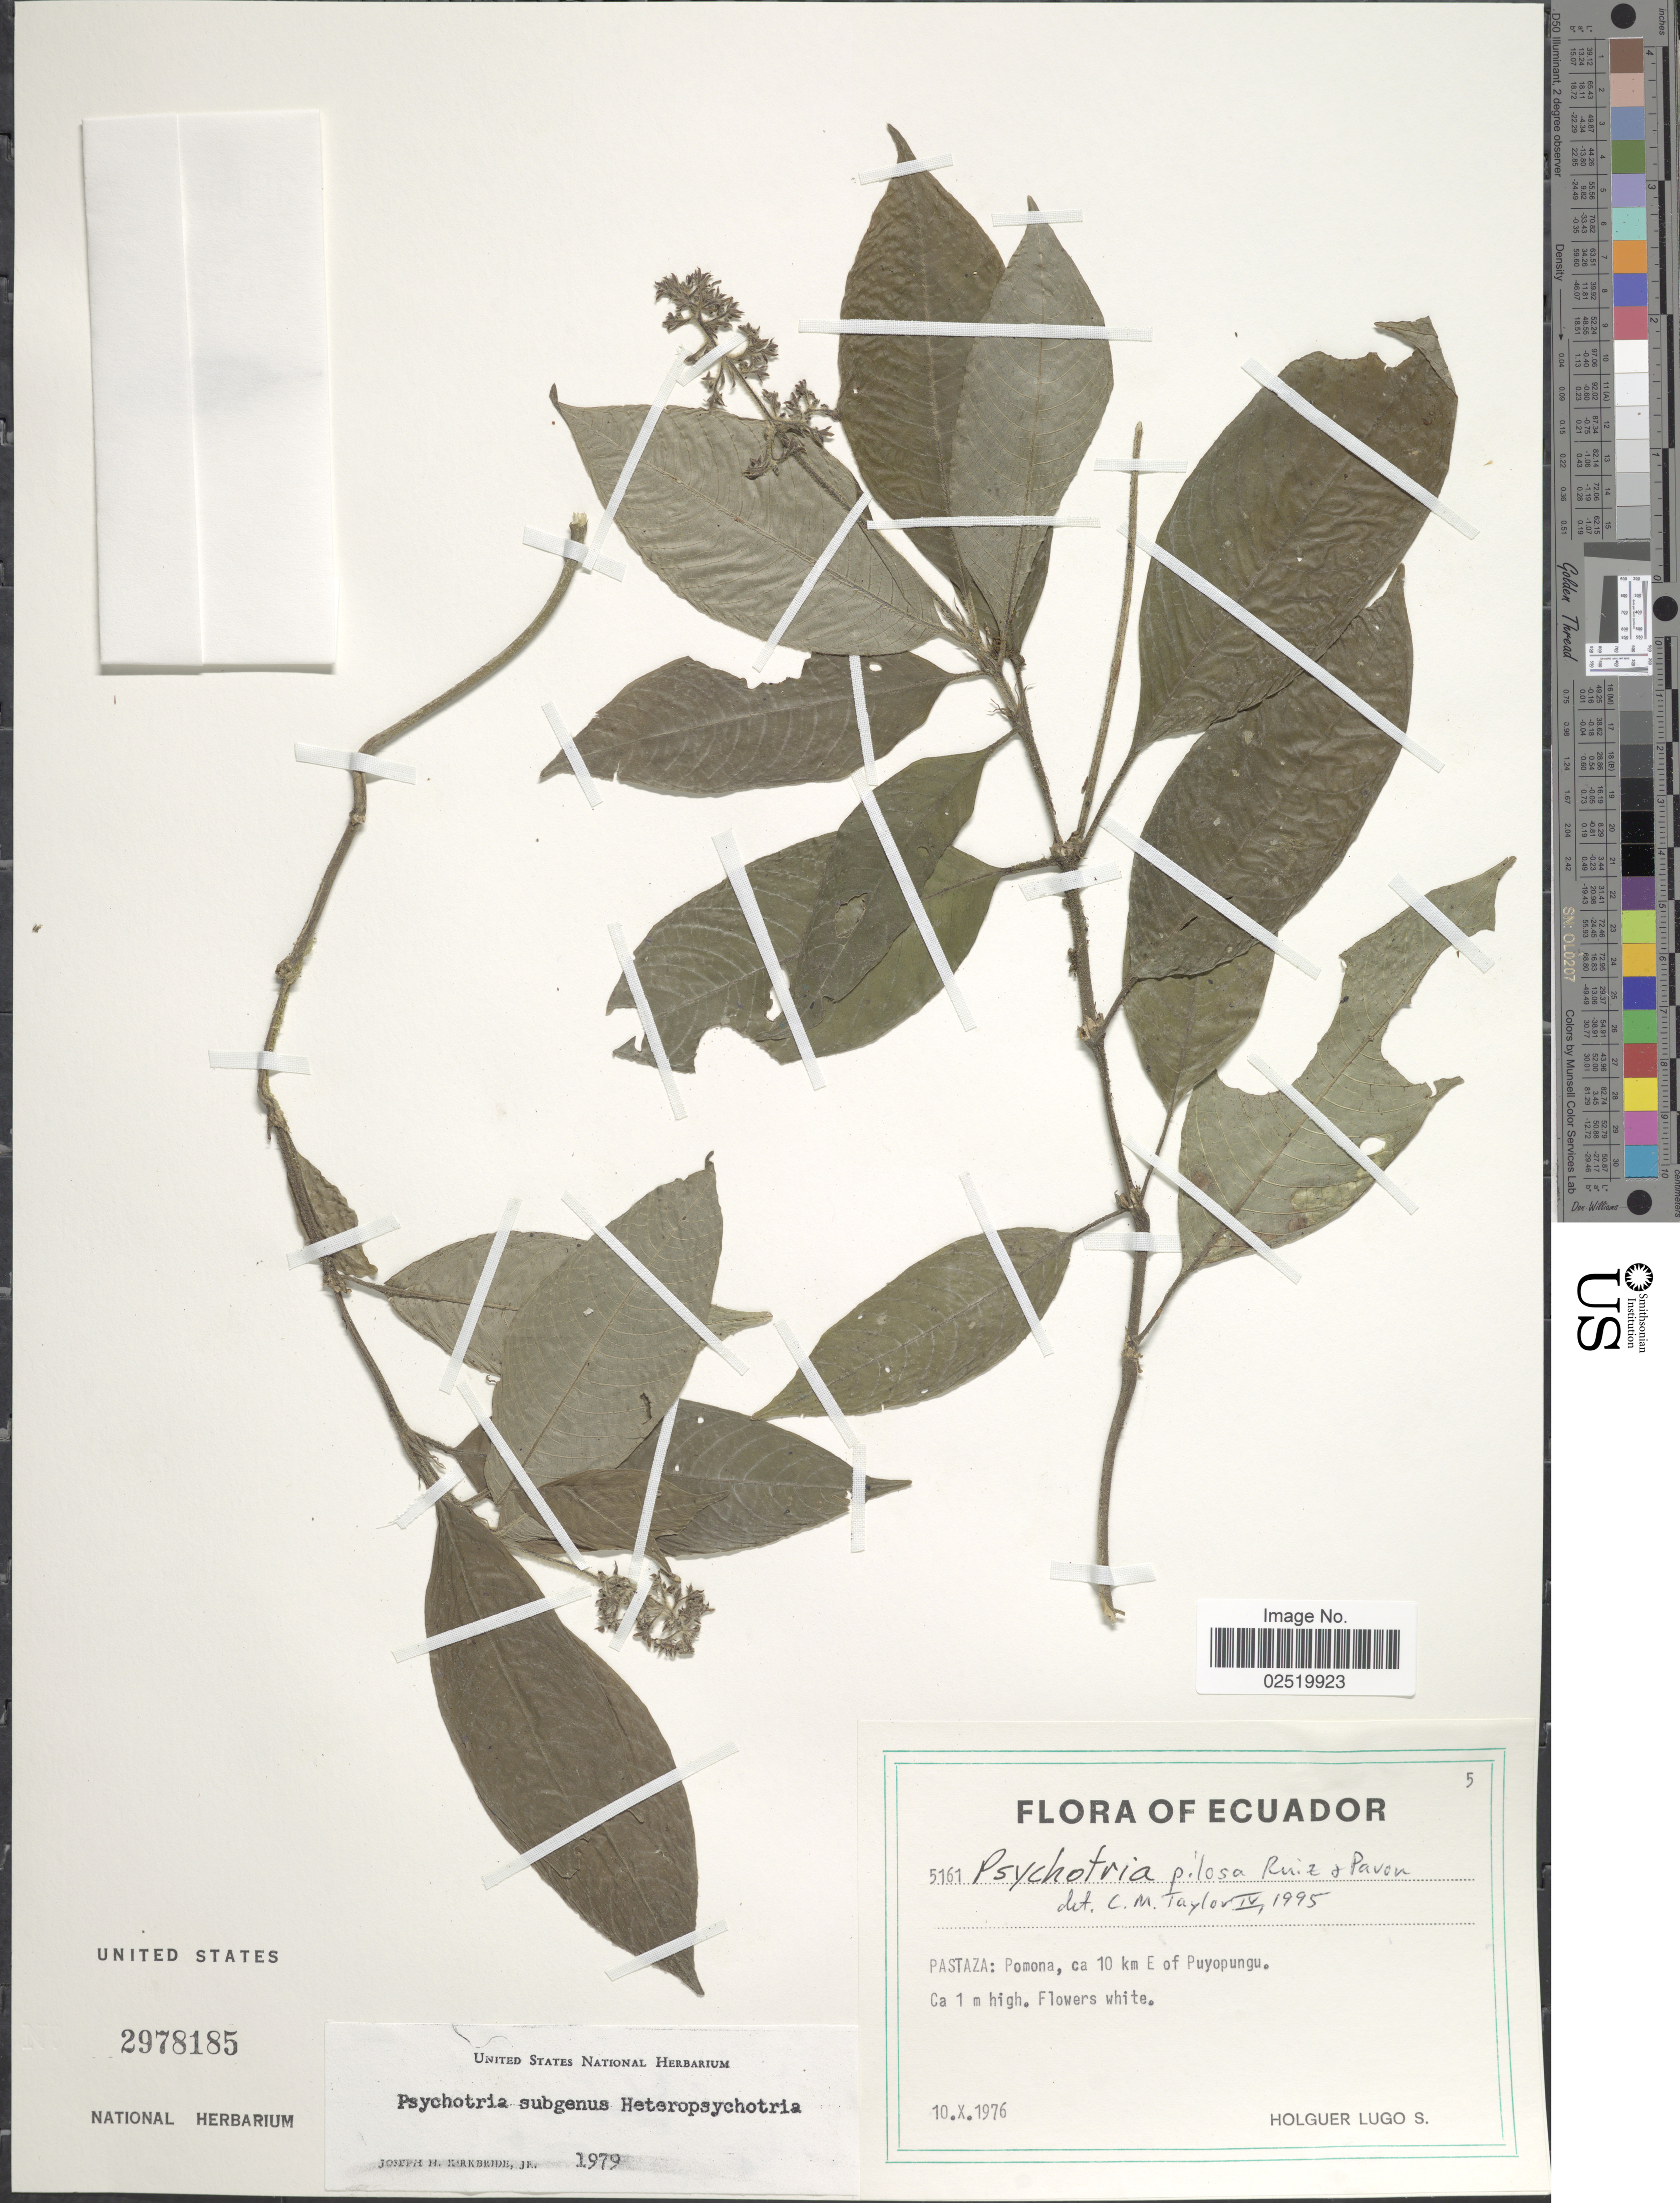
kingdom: Plantae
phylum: Tracheophyta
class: Magnoliopsida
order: Gentianales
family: Rubiaceae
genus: Psychotria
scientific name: Psychotria pilosa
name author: Ruiz & Pav.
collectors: H. Lugo S.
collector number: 5161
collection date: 1976-10-10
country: Ecuador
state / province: Pastaza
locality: Pomona, ca 10 k E of Puyopungu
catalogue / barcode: US 2978185